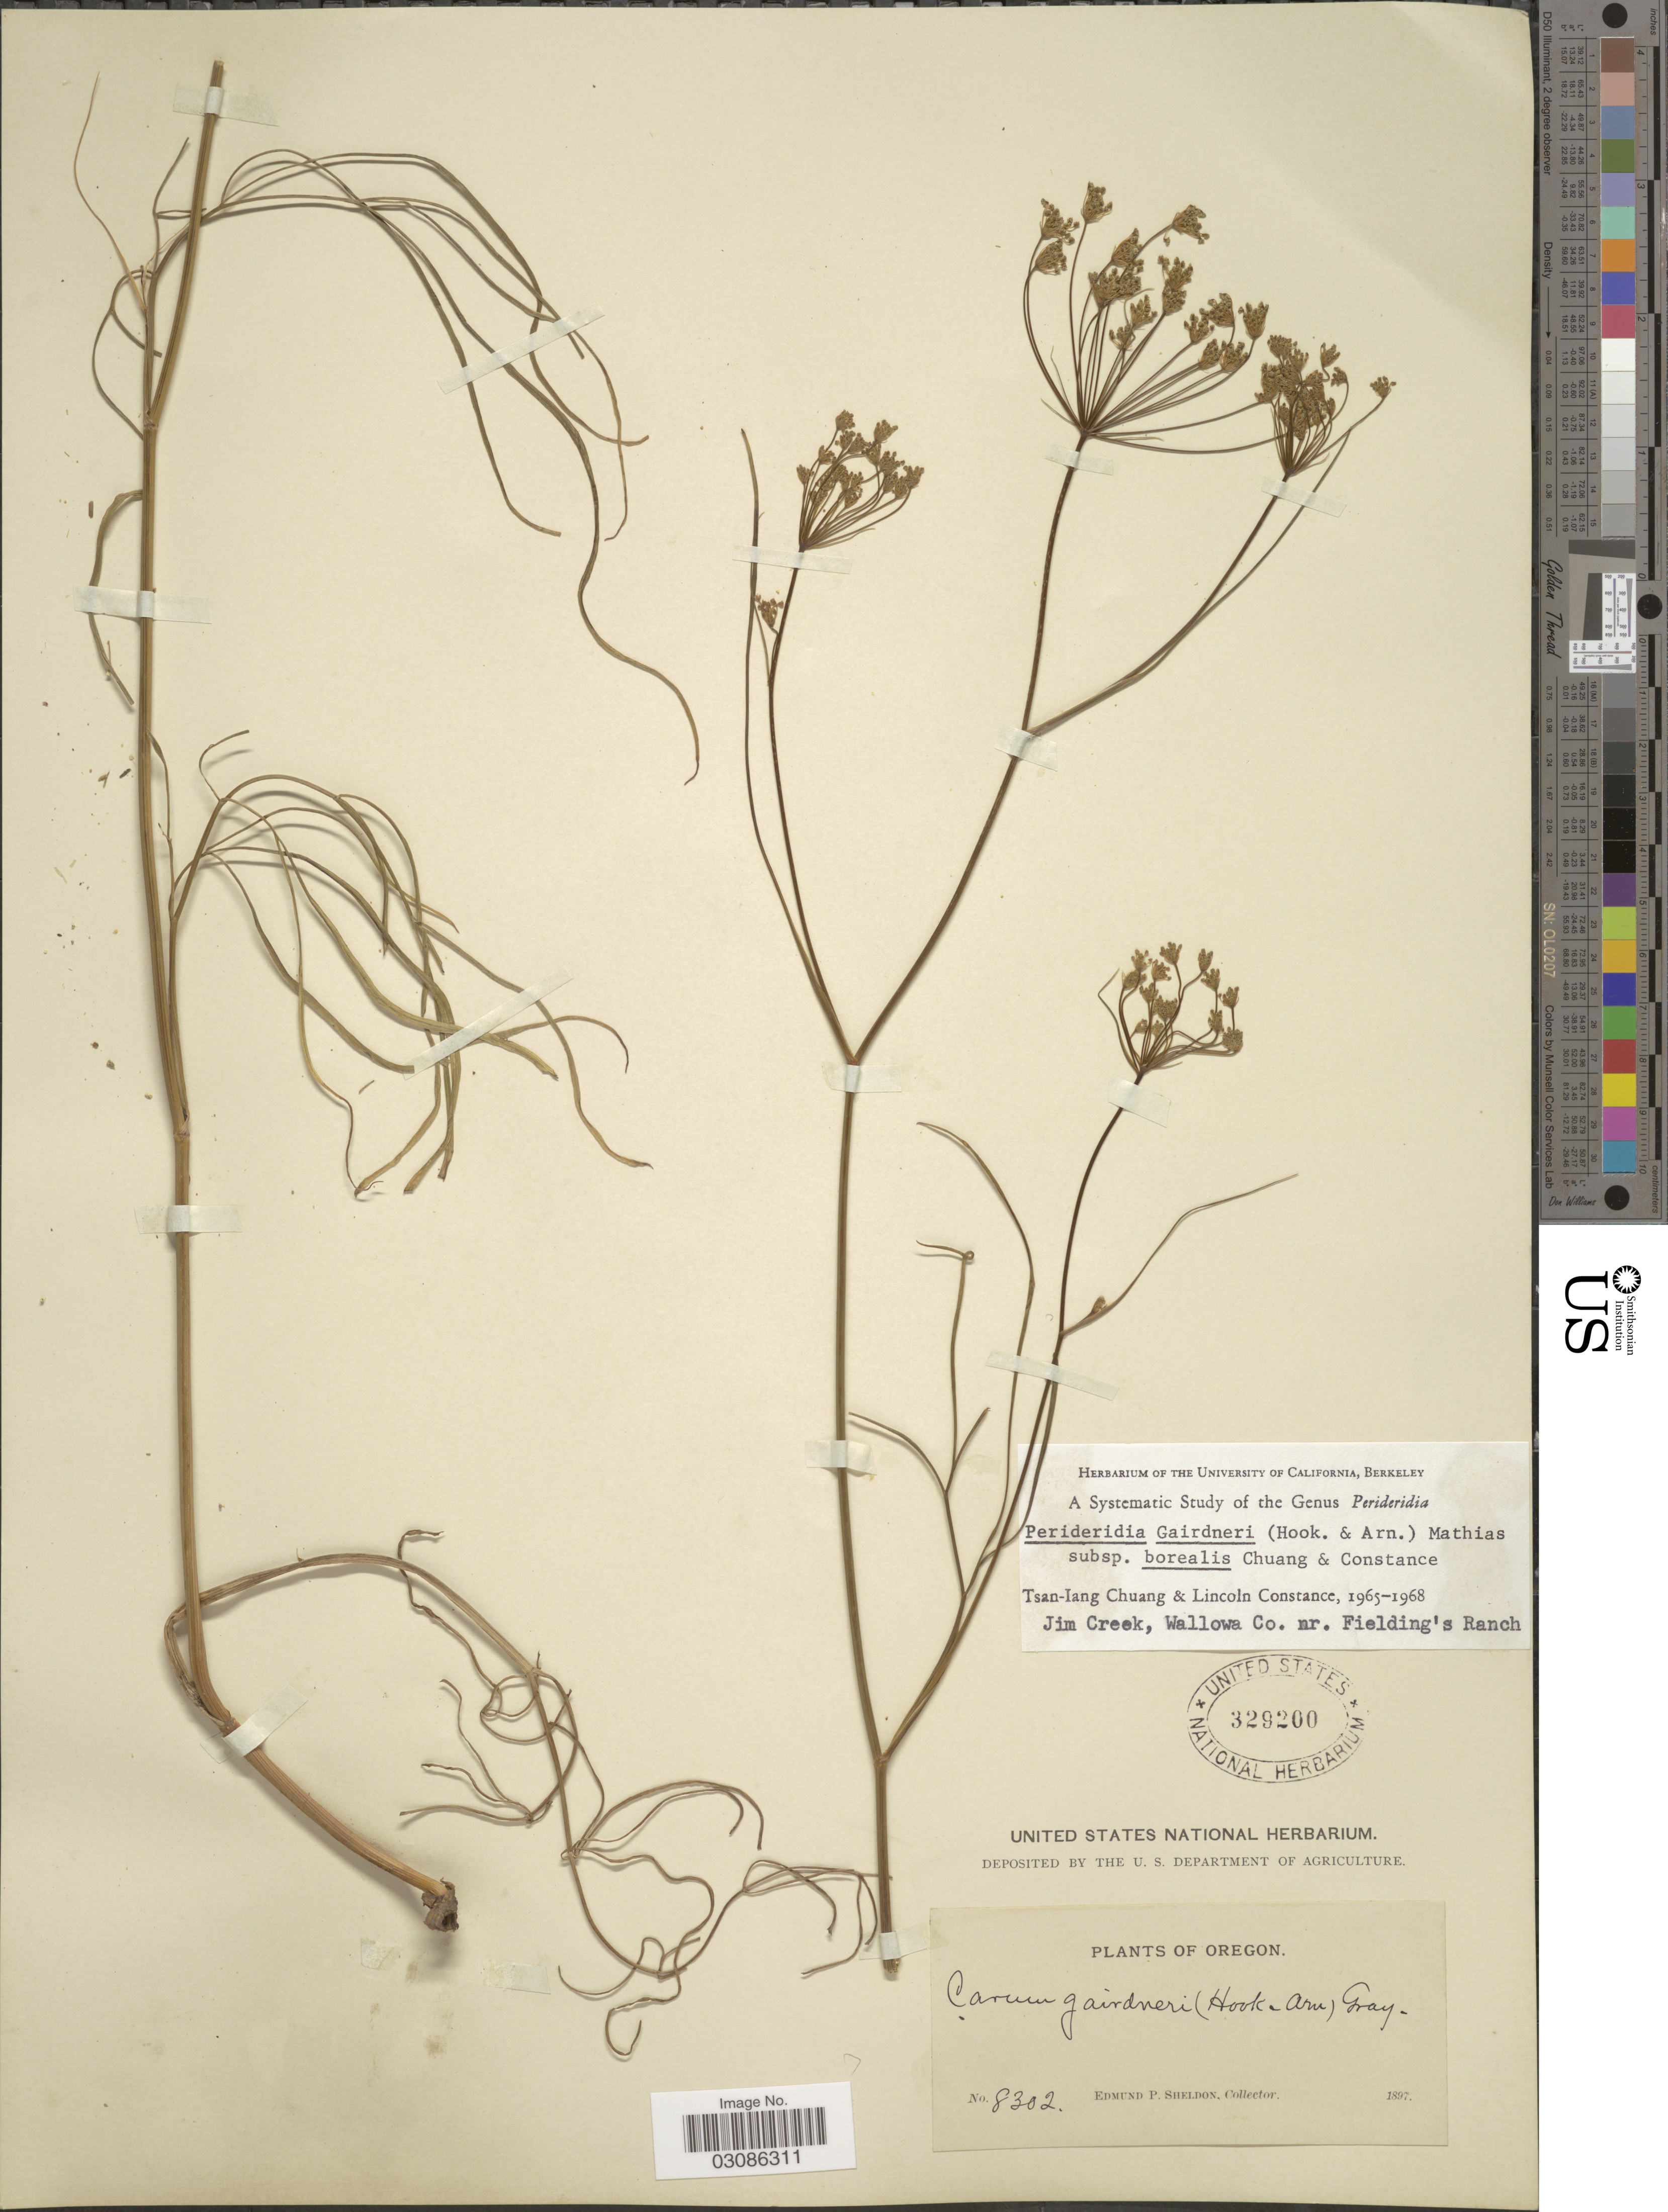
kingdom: Plantae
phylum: Tracheophyta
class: Magnoliopsida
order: Apiales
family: Apiaceae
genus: Perideridia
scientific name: Perideridia gairdneri subsp. borealis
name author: T.I. Chuang & Constance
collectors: E. P. Sheldon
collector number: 8302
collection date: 1897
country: United States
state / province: Oregon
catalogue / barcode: US 329200